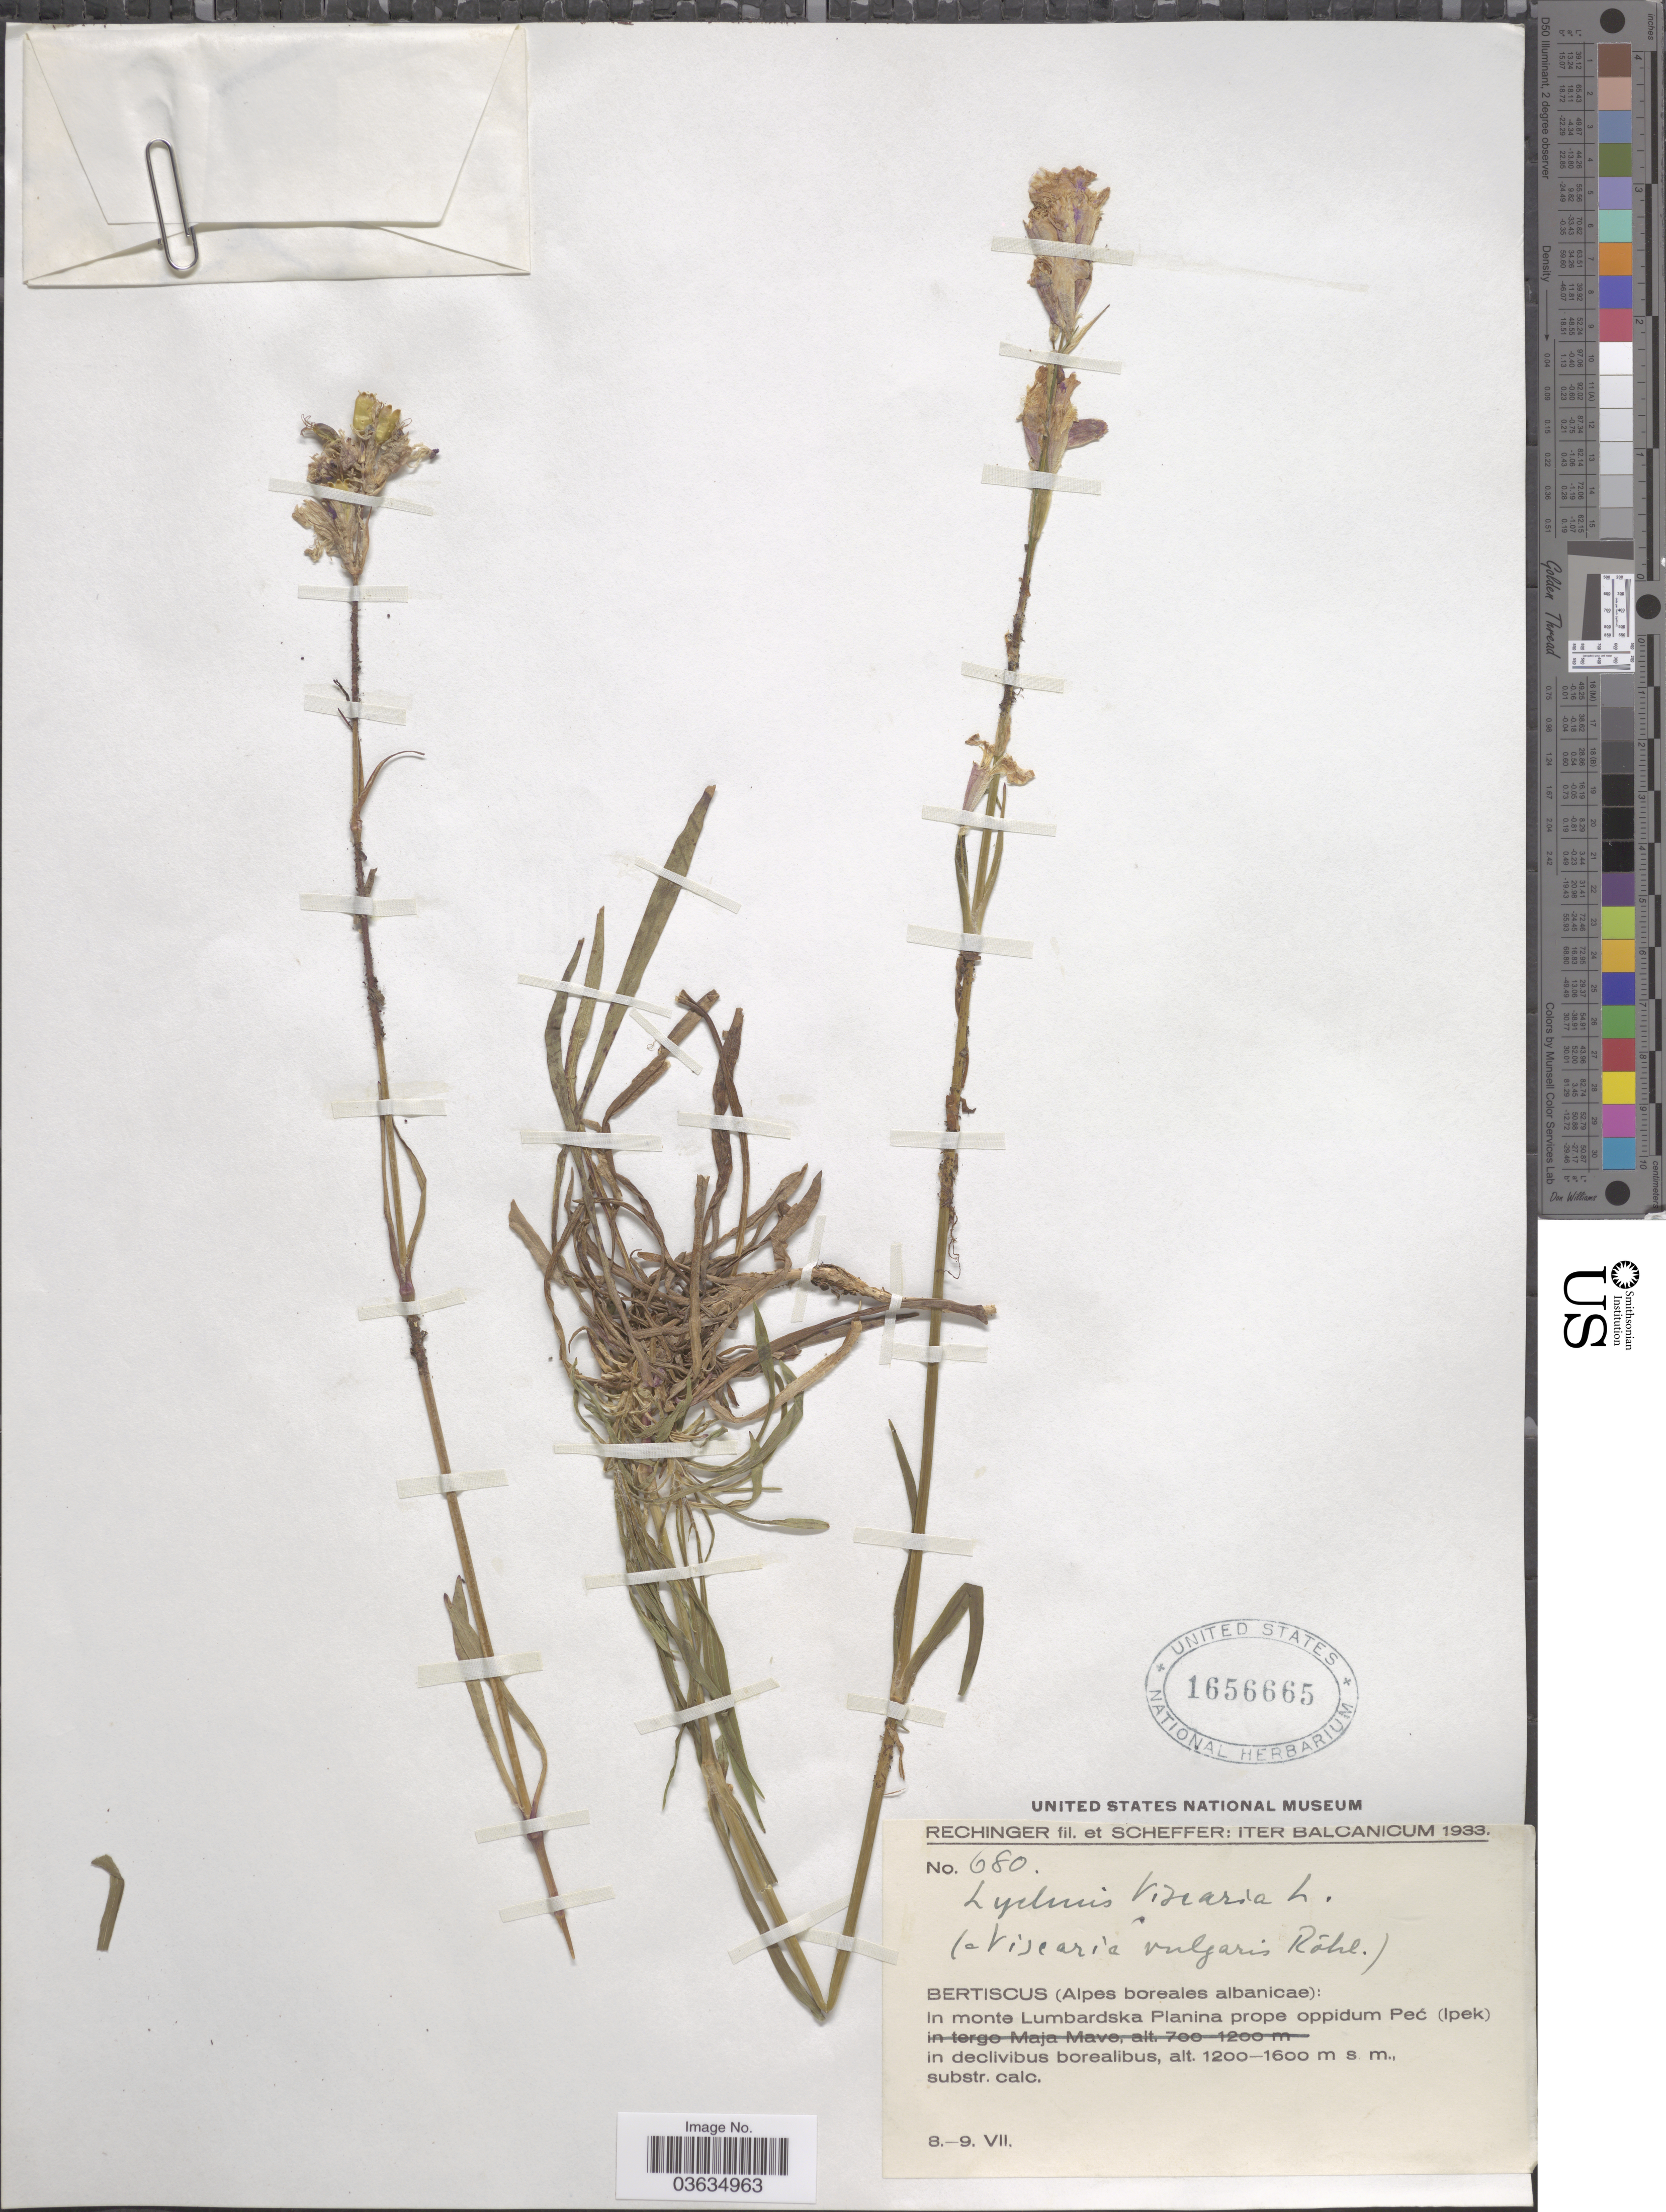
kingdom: Plantae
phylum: Tracheophyta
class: Magnoliopsida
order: Caryophyllales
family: Caryophyllaceae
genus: Viscaria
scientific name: Viscaria vulgaris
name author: Bernh.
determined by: Strong, Mark T., (BOT), Smithsonian Institution - National Museum of Natural History (UNITED STATES)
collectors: -- Rechinger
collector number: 680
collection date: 1933-07-08/1933-07-09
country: Albania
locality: Iter Balcanicum. Bertiscus (Alpes boreales albanicæ): In monte Lumbardska Planina prope oppidum Pec (Ipek).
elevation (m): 1200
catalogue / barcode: US 1656665